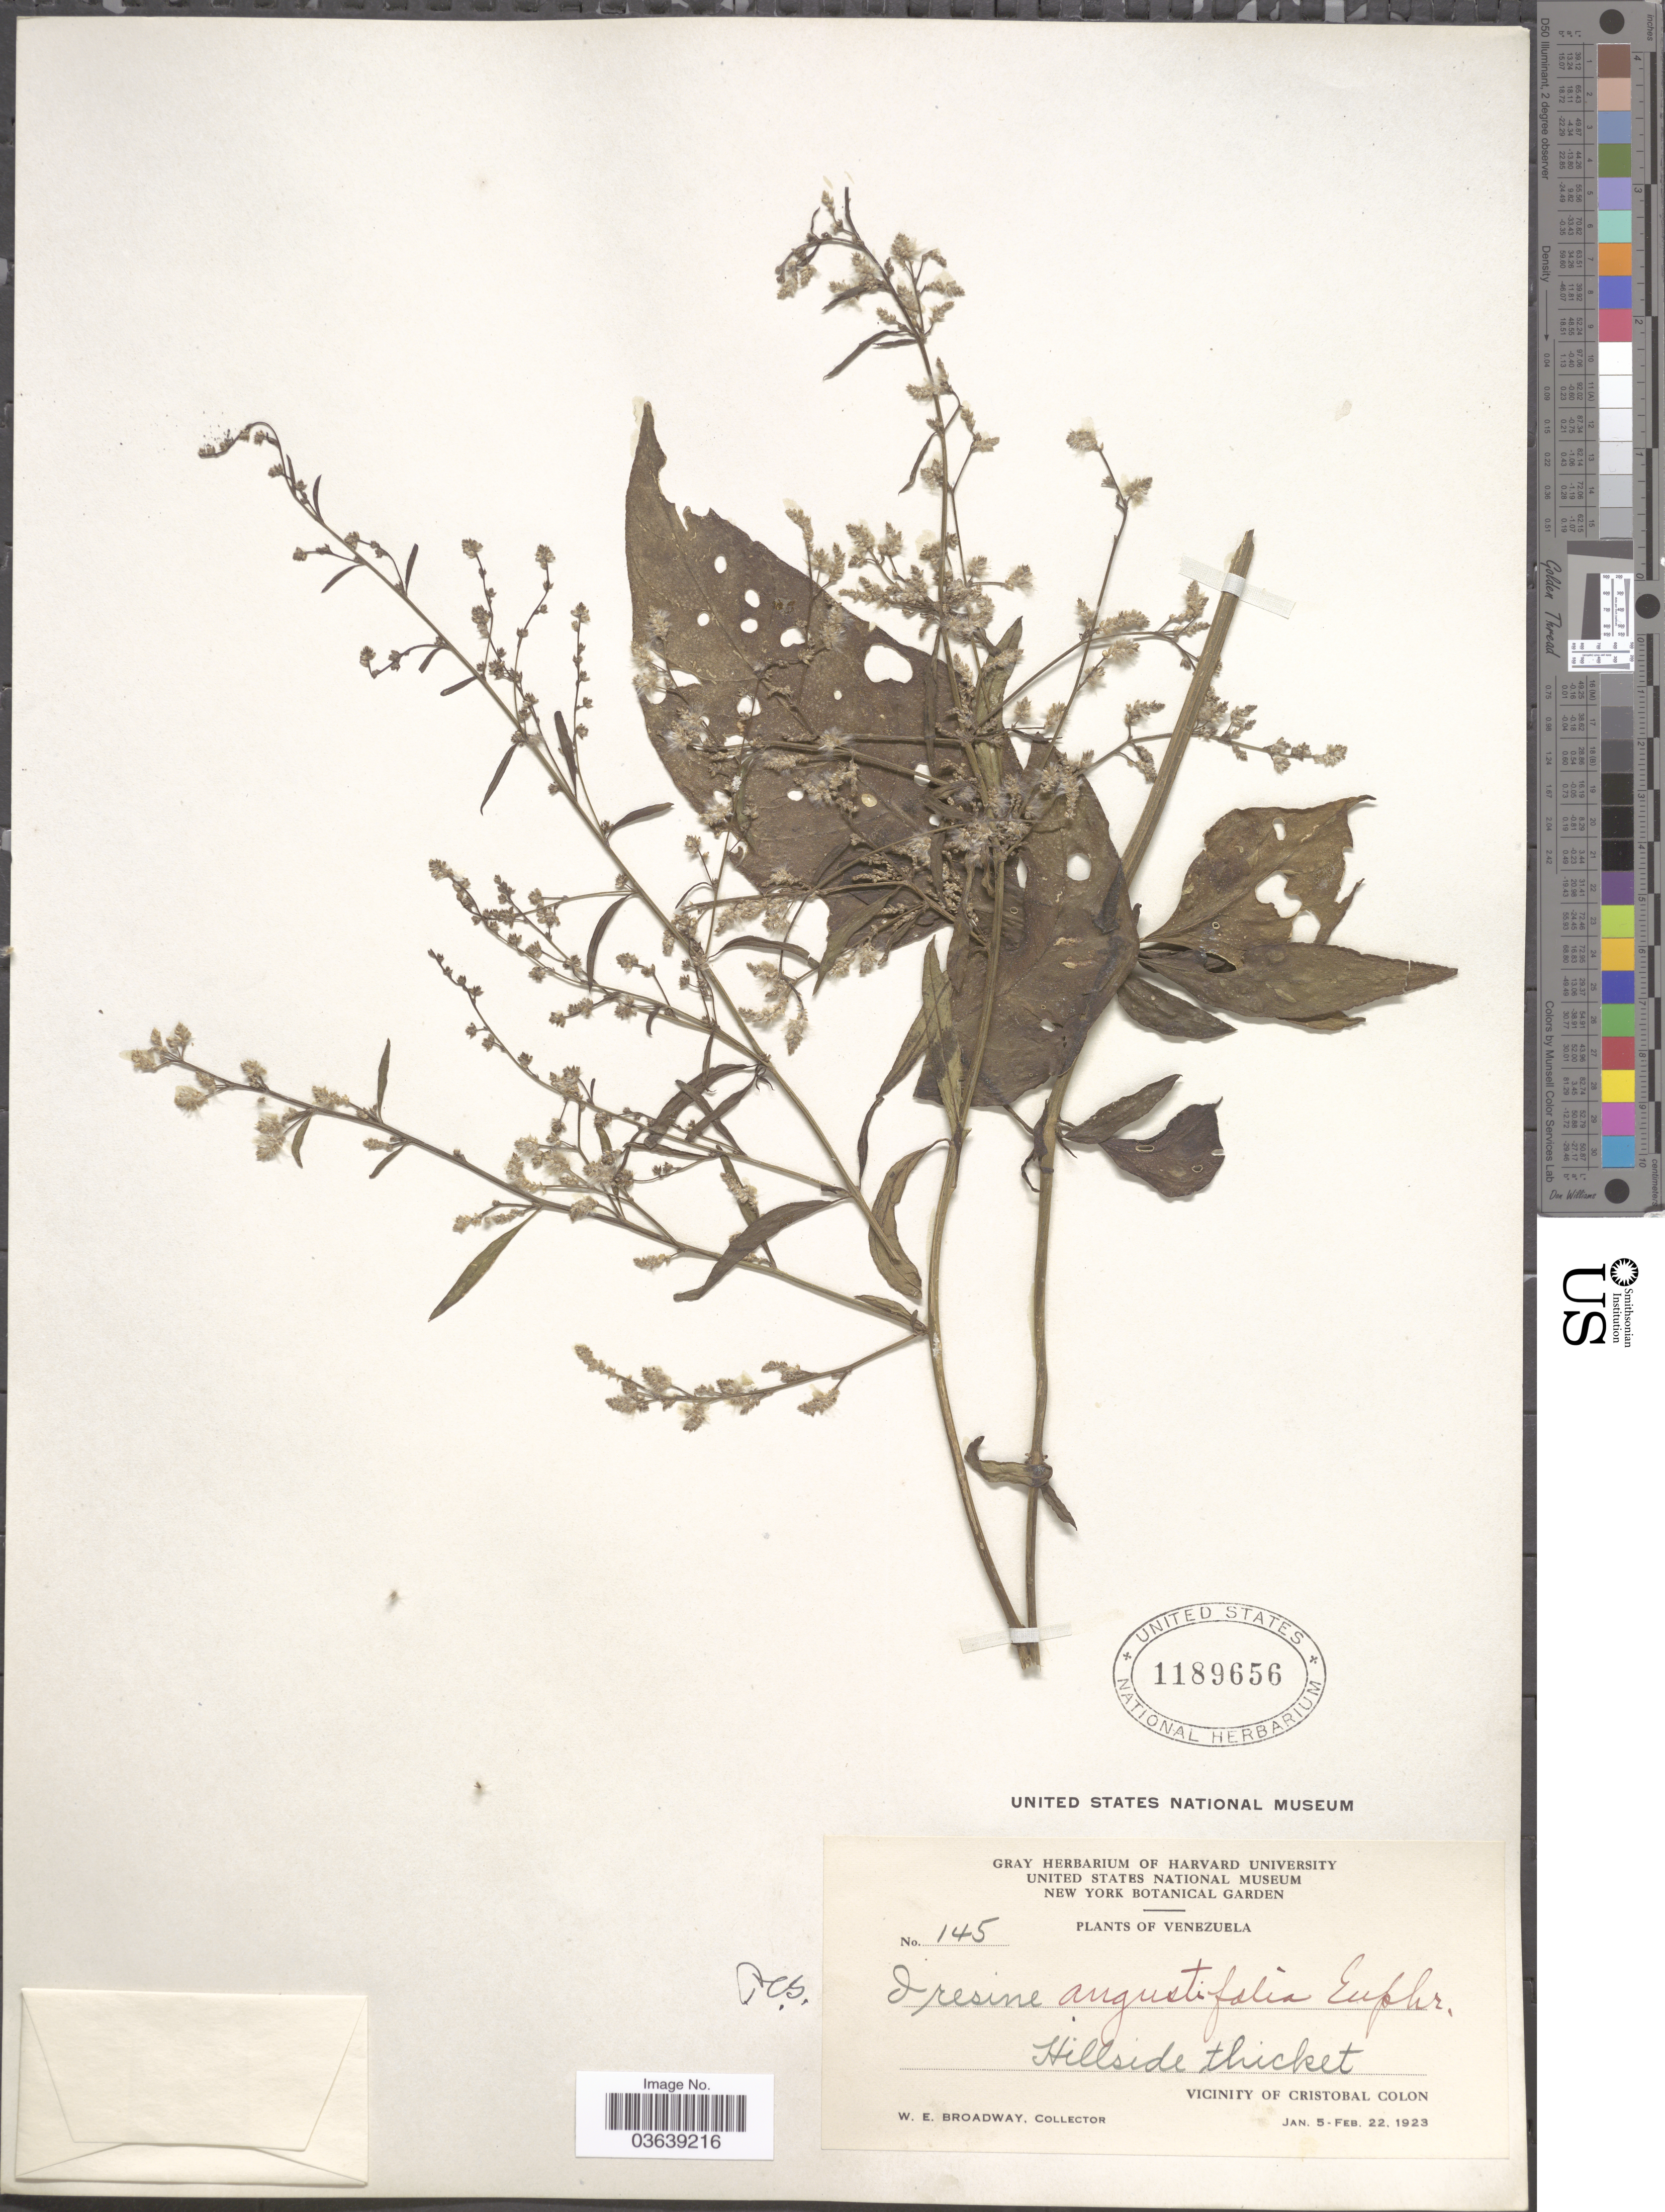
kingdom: Plantae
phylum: Tracheophyta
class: Magnoliopsida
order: Caryophyllales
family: Amaranthaceae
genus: Iresine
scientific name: Iresine angustifolia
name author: Euphrasén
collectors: W. E. Broadway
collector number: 145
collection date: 1923-01-05/1923-02-22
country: Venezuela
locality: Hillside thicket. Vicinity of Cristobal Colon.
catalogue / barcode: US 1189656